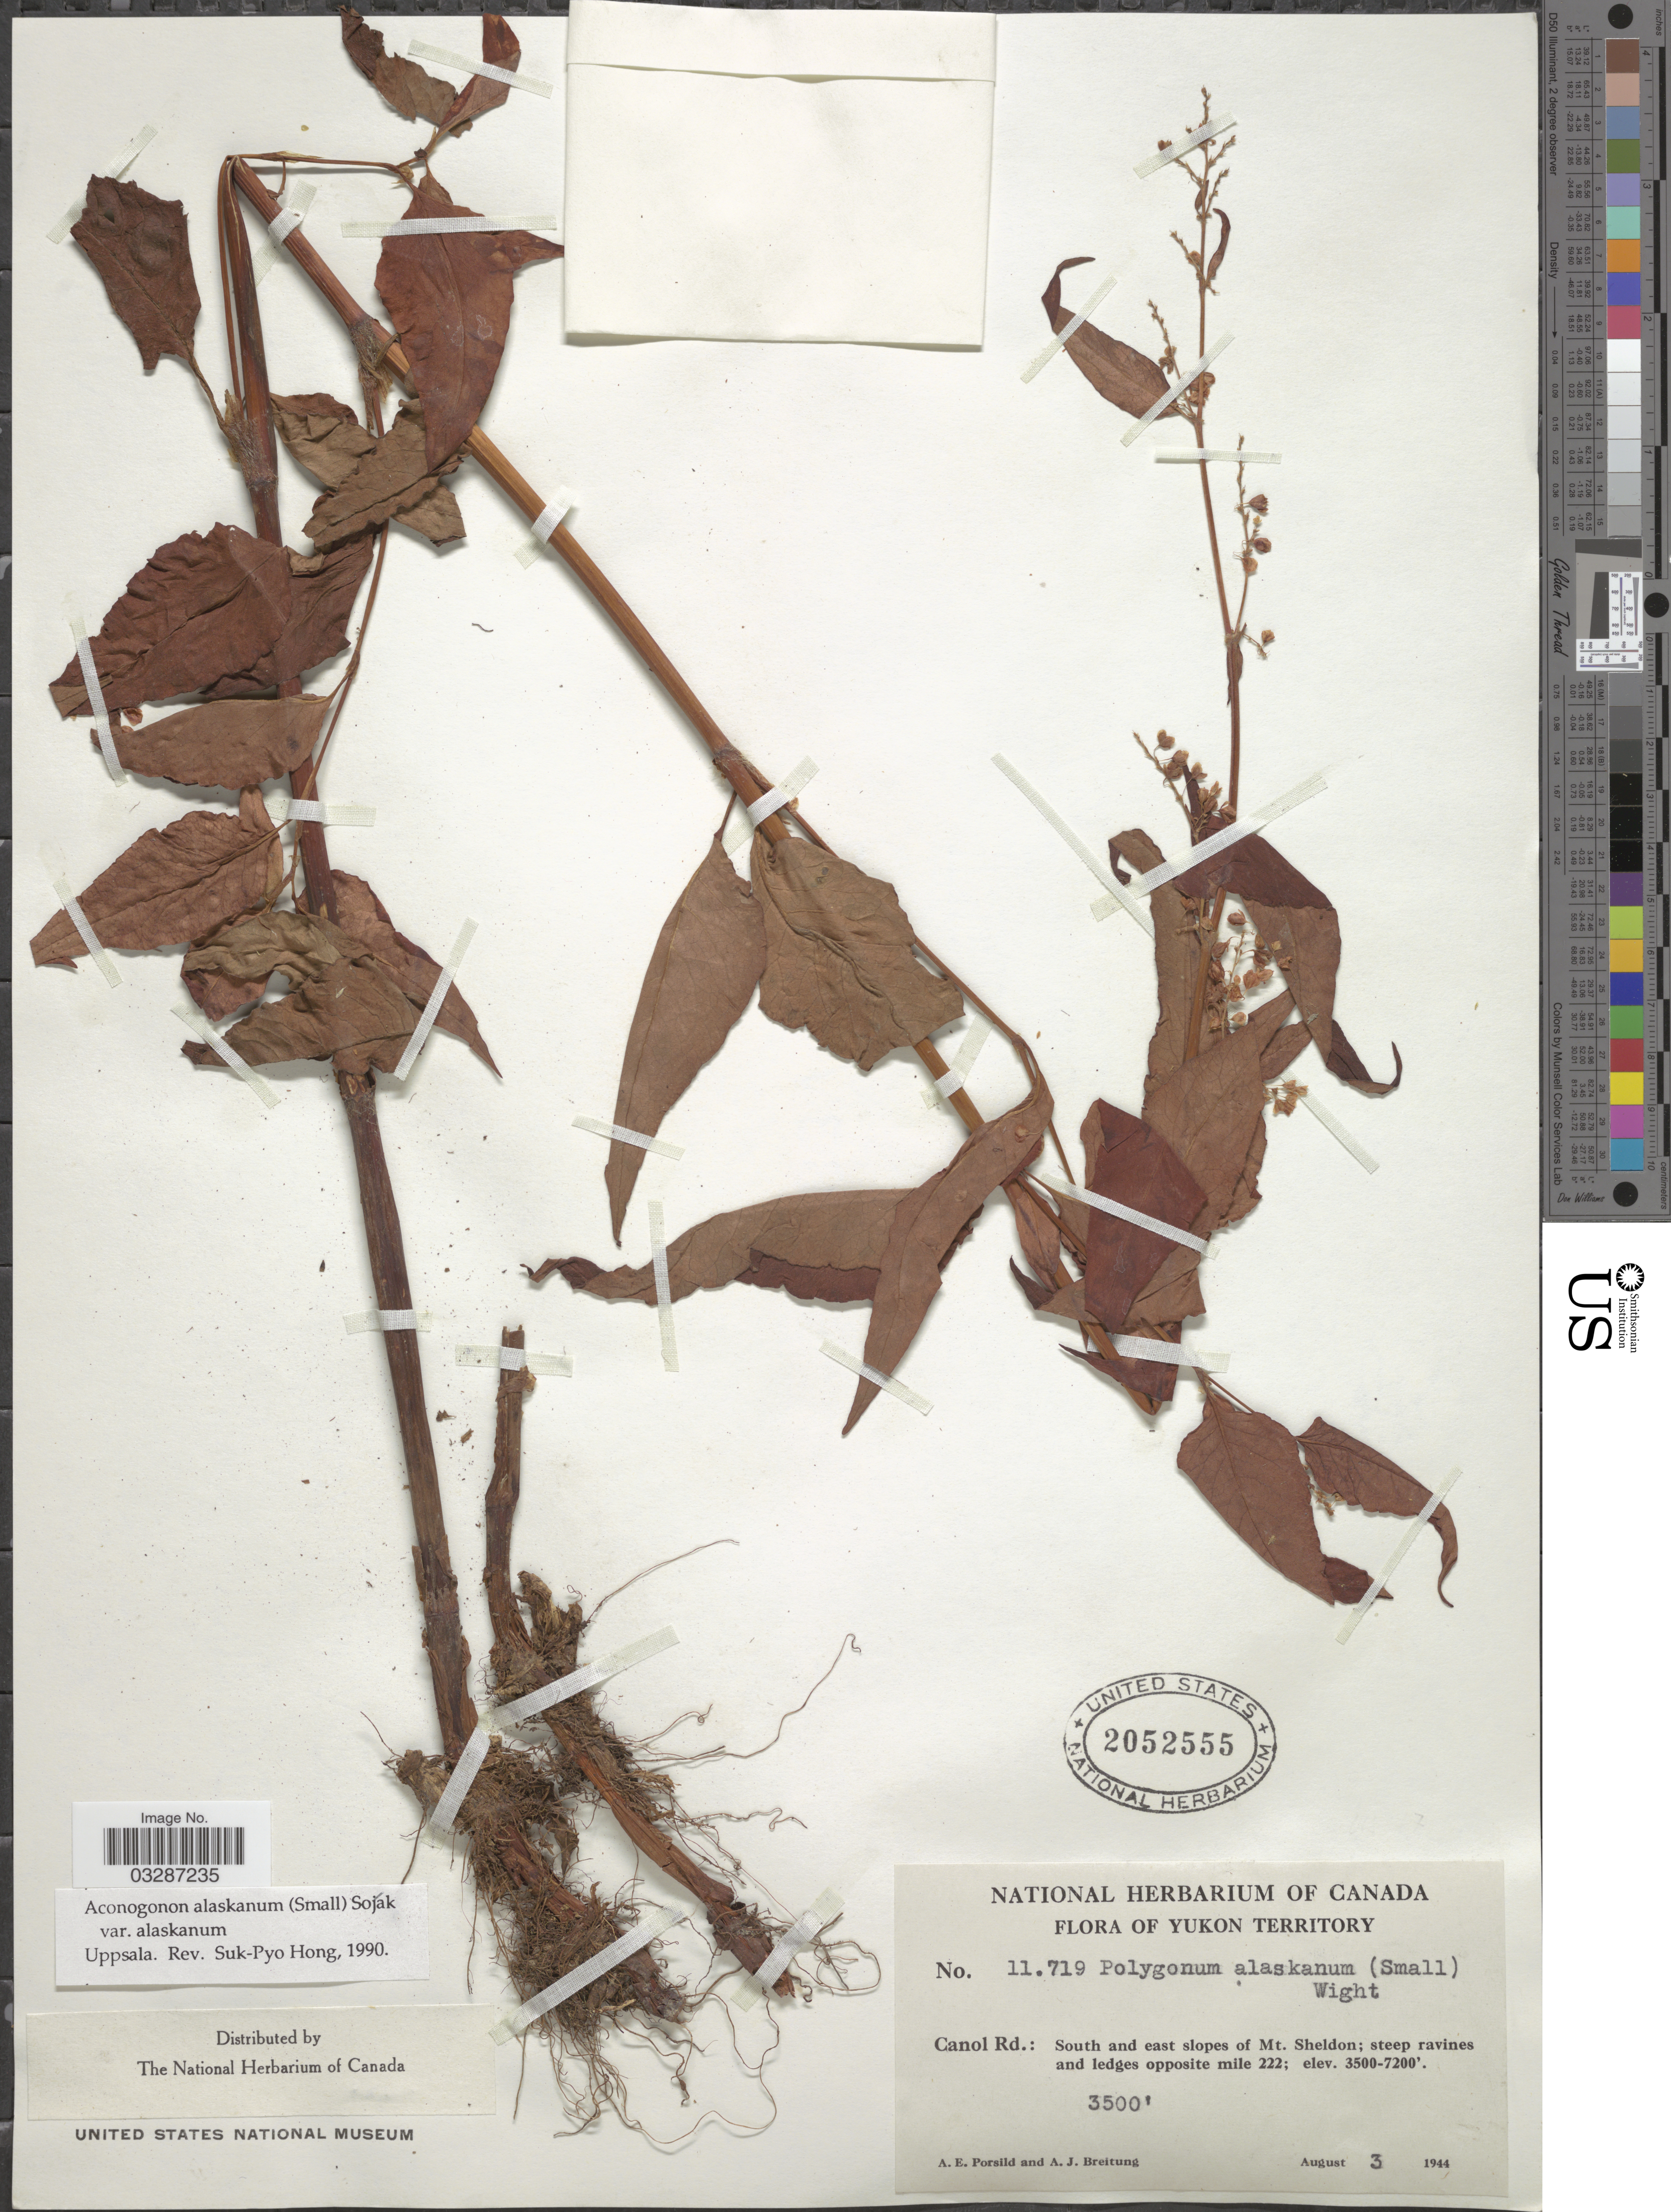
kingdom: Plantae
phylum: Tracheophyta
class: Magnoliopsida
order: Caryophyllales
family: Polygonaceae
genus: Koenigia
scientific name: Koenigia alaskana var. alaskana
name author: (Small) T.M. Schust. & Reveal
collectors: A. E. Porsild & A. Breitung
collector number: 11719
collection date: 1944-08-03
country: Canada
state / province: Yukon Territory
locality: Canol Rd.: South and east slopes of Mt. Sheldon; steep ravines and ledges opposite mile 222.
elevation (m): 1067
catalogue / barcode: US 2052555